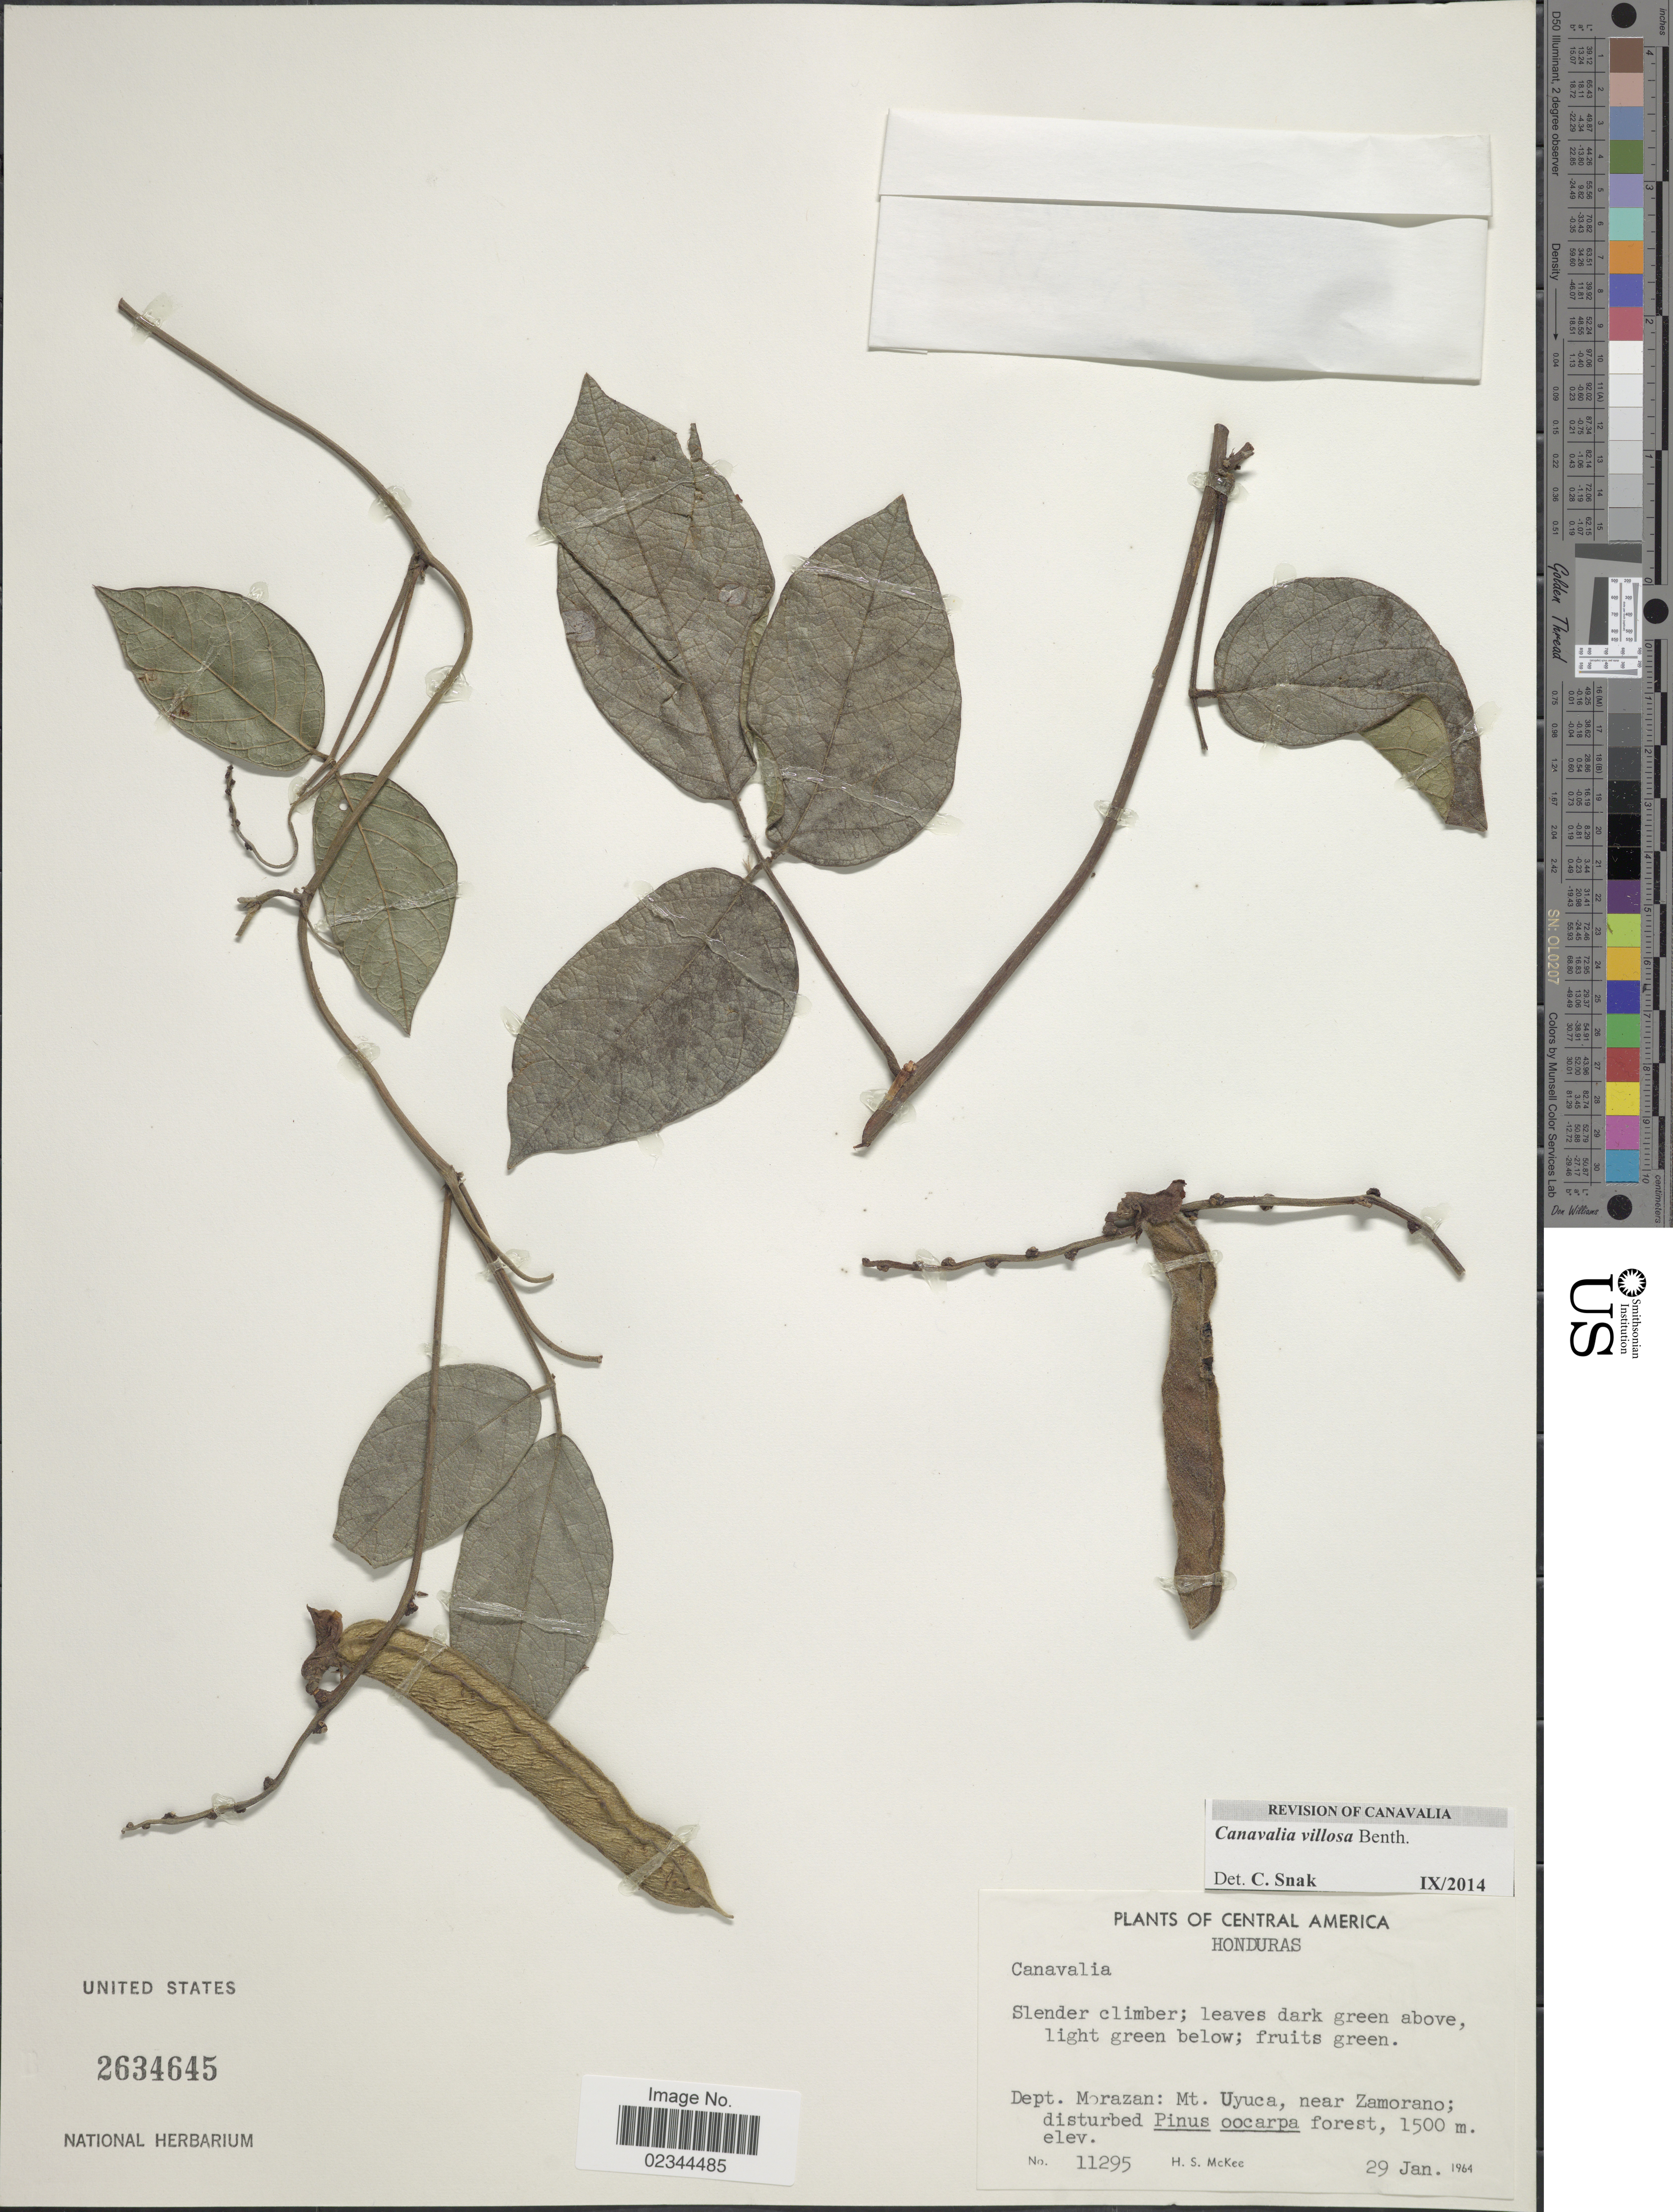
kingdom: Plantae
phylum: Tracheophyta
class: Magnoliopsida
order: Fabales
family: Fabaceae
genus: Canavalia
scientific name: Canavalia villosa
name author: Benth.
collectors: H. S. McKee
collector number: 11295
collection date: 1964-01-29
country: Honduras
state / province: Fco. Morazán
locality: Dept. Morazan, Mt. Uyuca, near Zamorano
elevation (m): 1500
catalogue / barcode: US 2634645